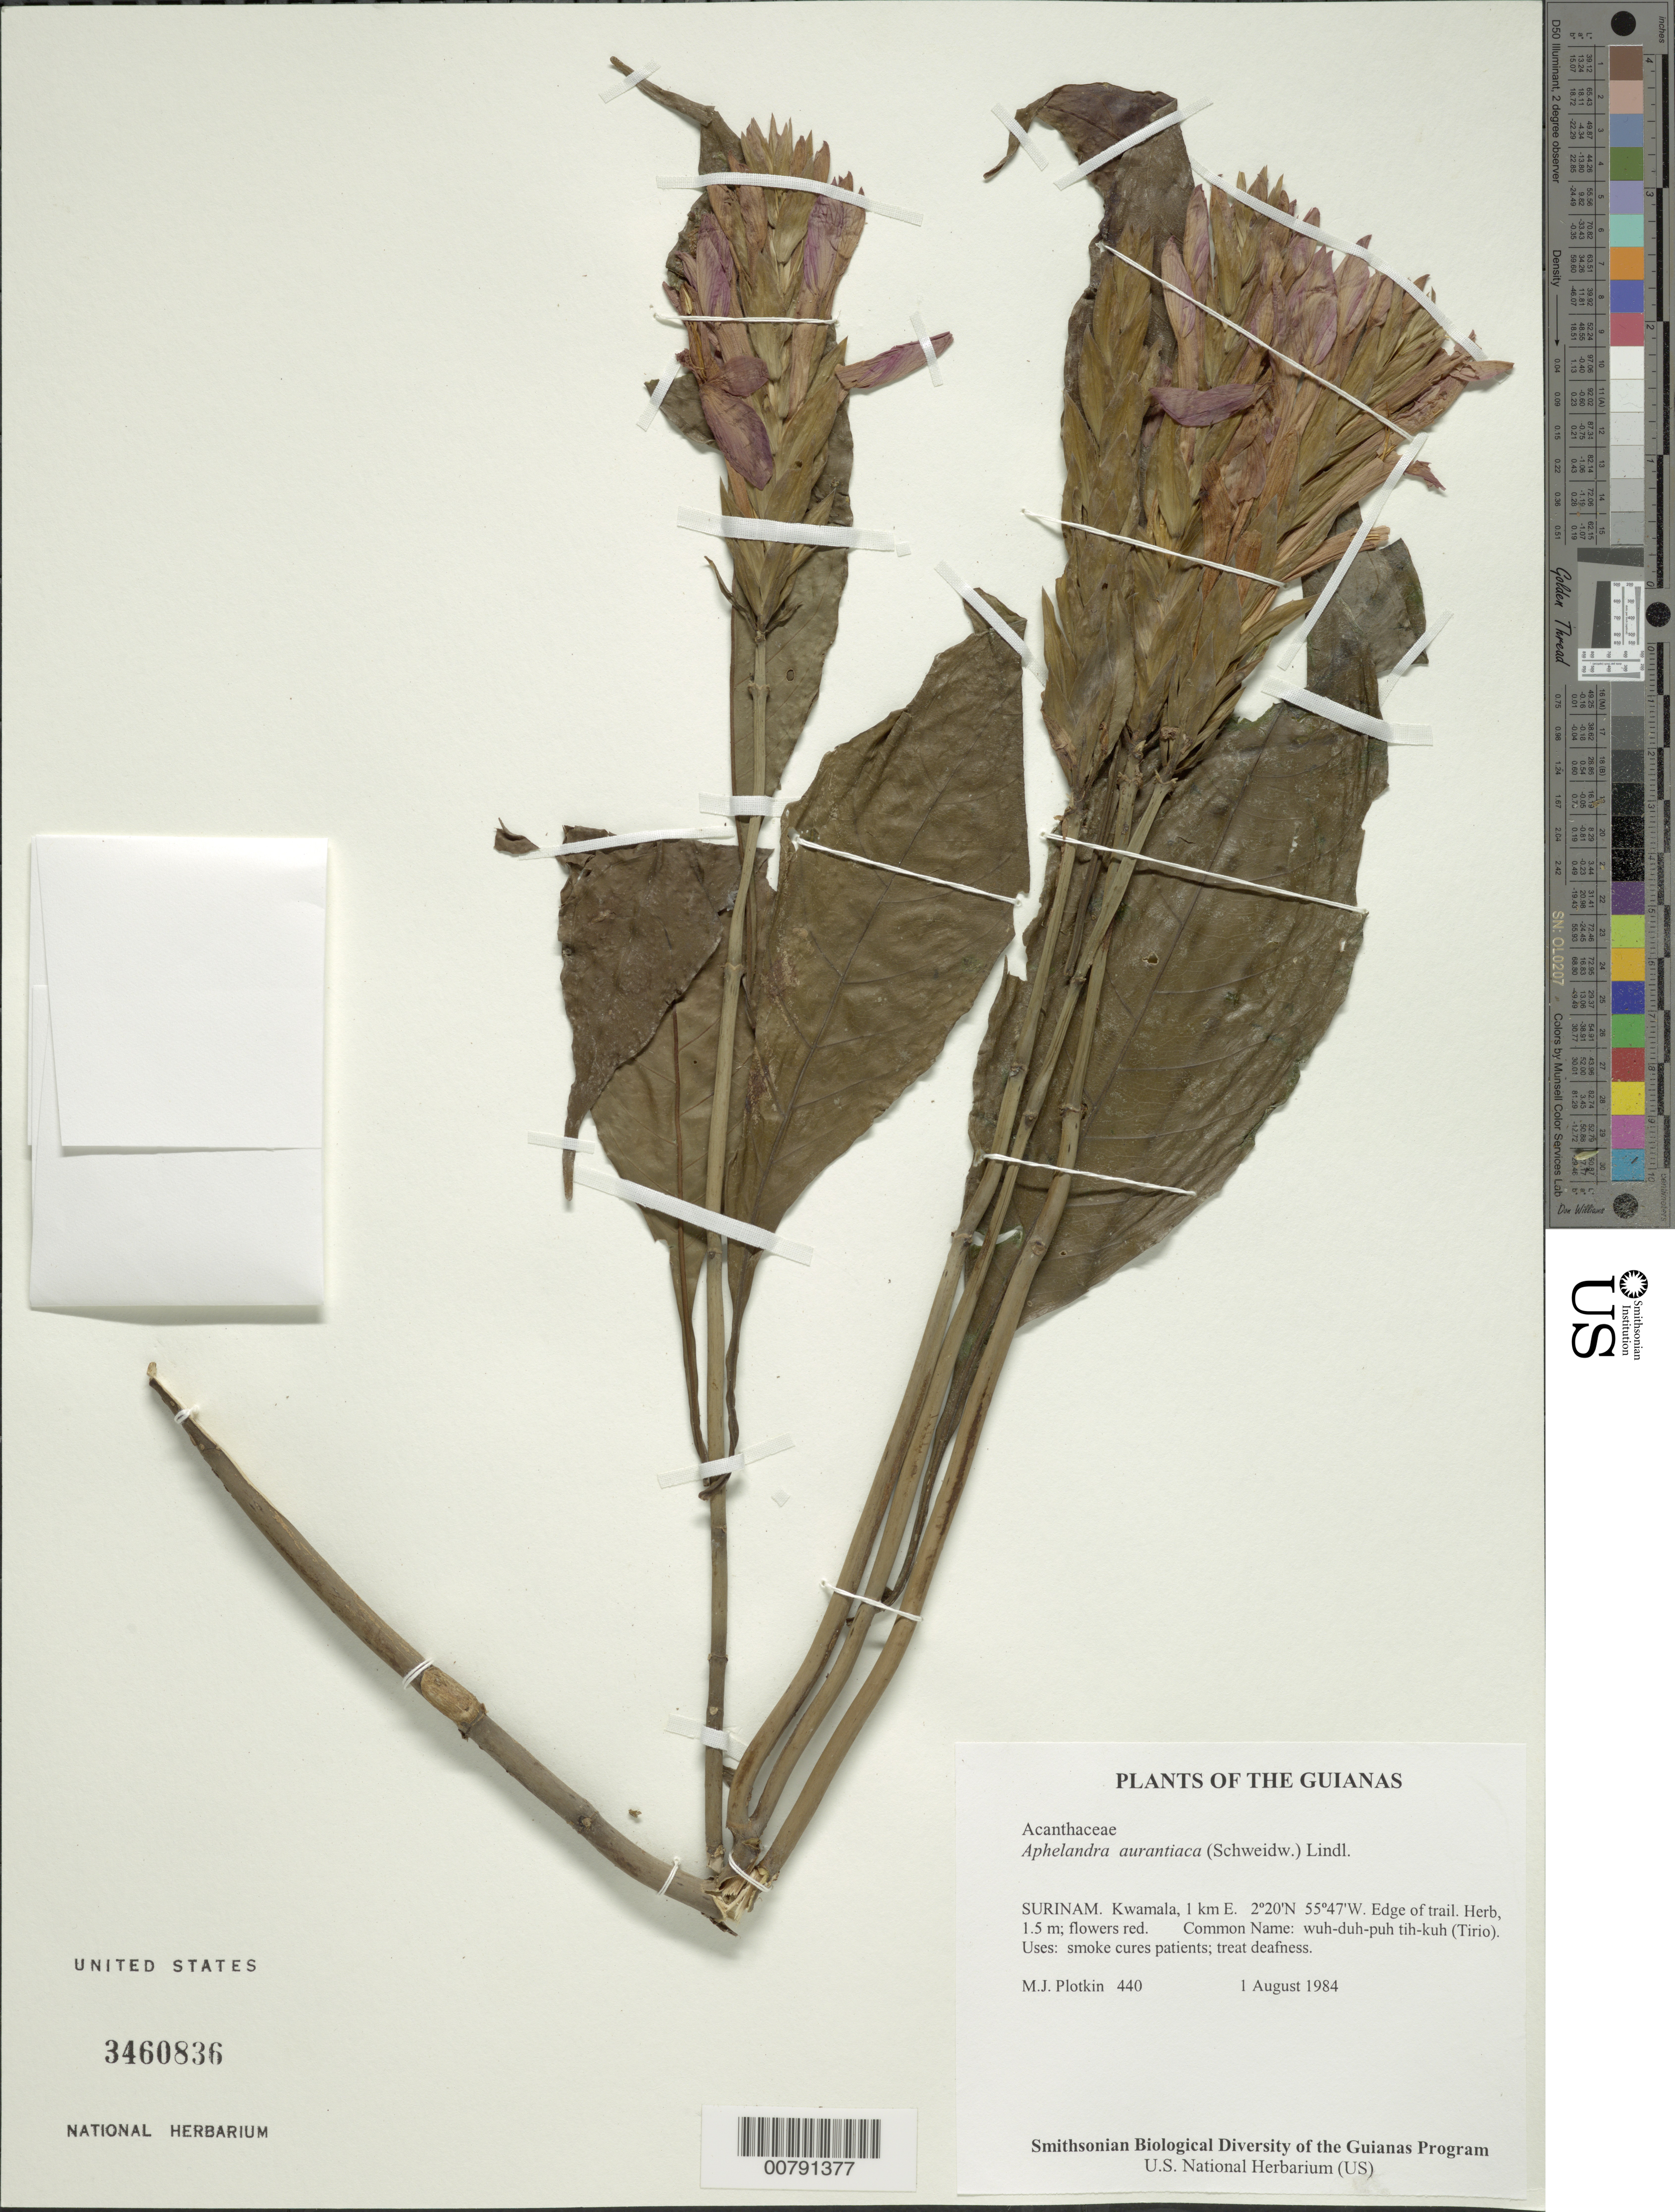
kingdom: Plantae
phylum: Tracheophyta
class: Magnoliopsida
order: Lamiales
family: Acanthaceae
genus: Aphelandra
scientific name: Aphelandra aurantiaca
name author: (Scheidw.) Lindl.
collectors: M. Plotkin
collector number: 440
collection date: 1984-08-01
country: Suriname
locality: Guianas. Kwamala, 1 km E. Edge of trail.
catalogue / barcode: US 3460836